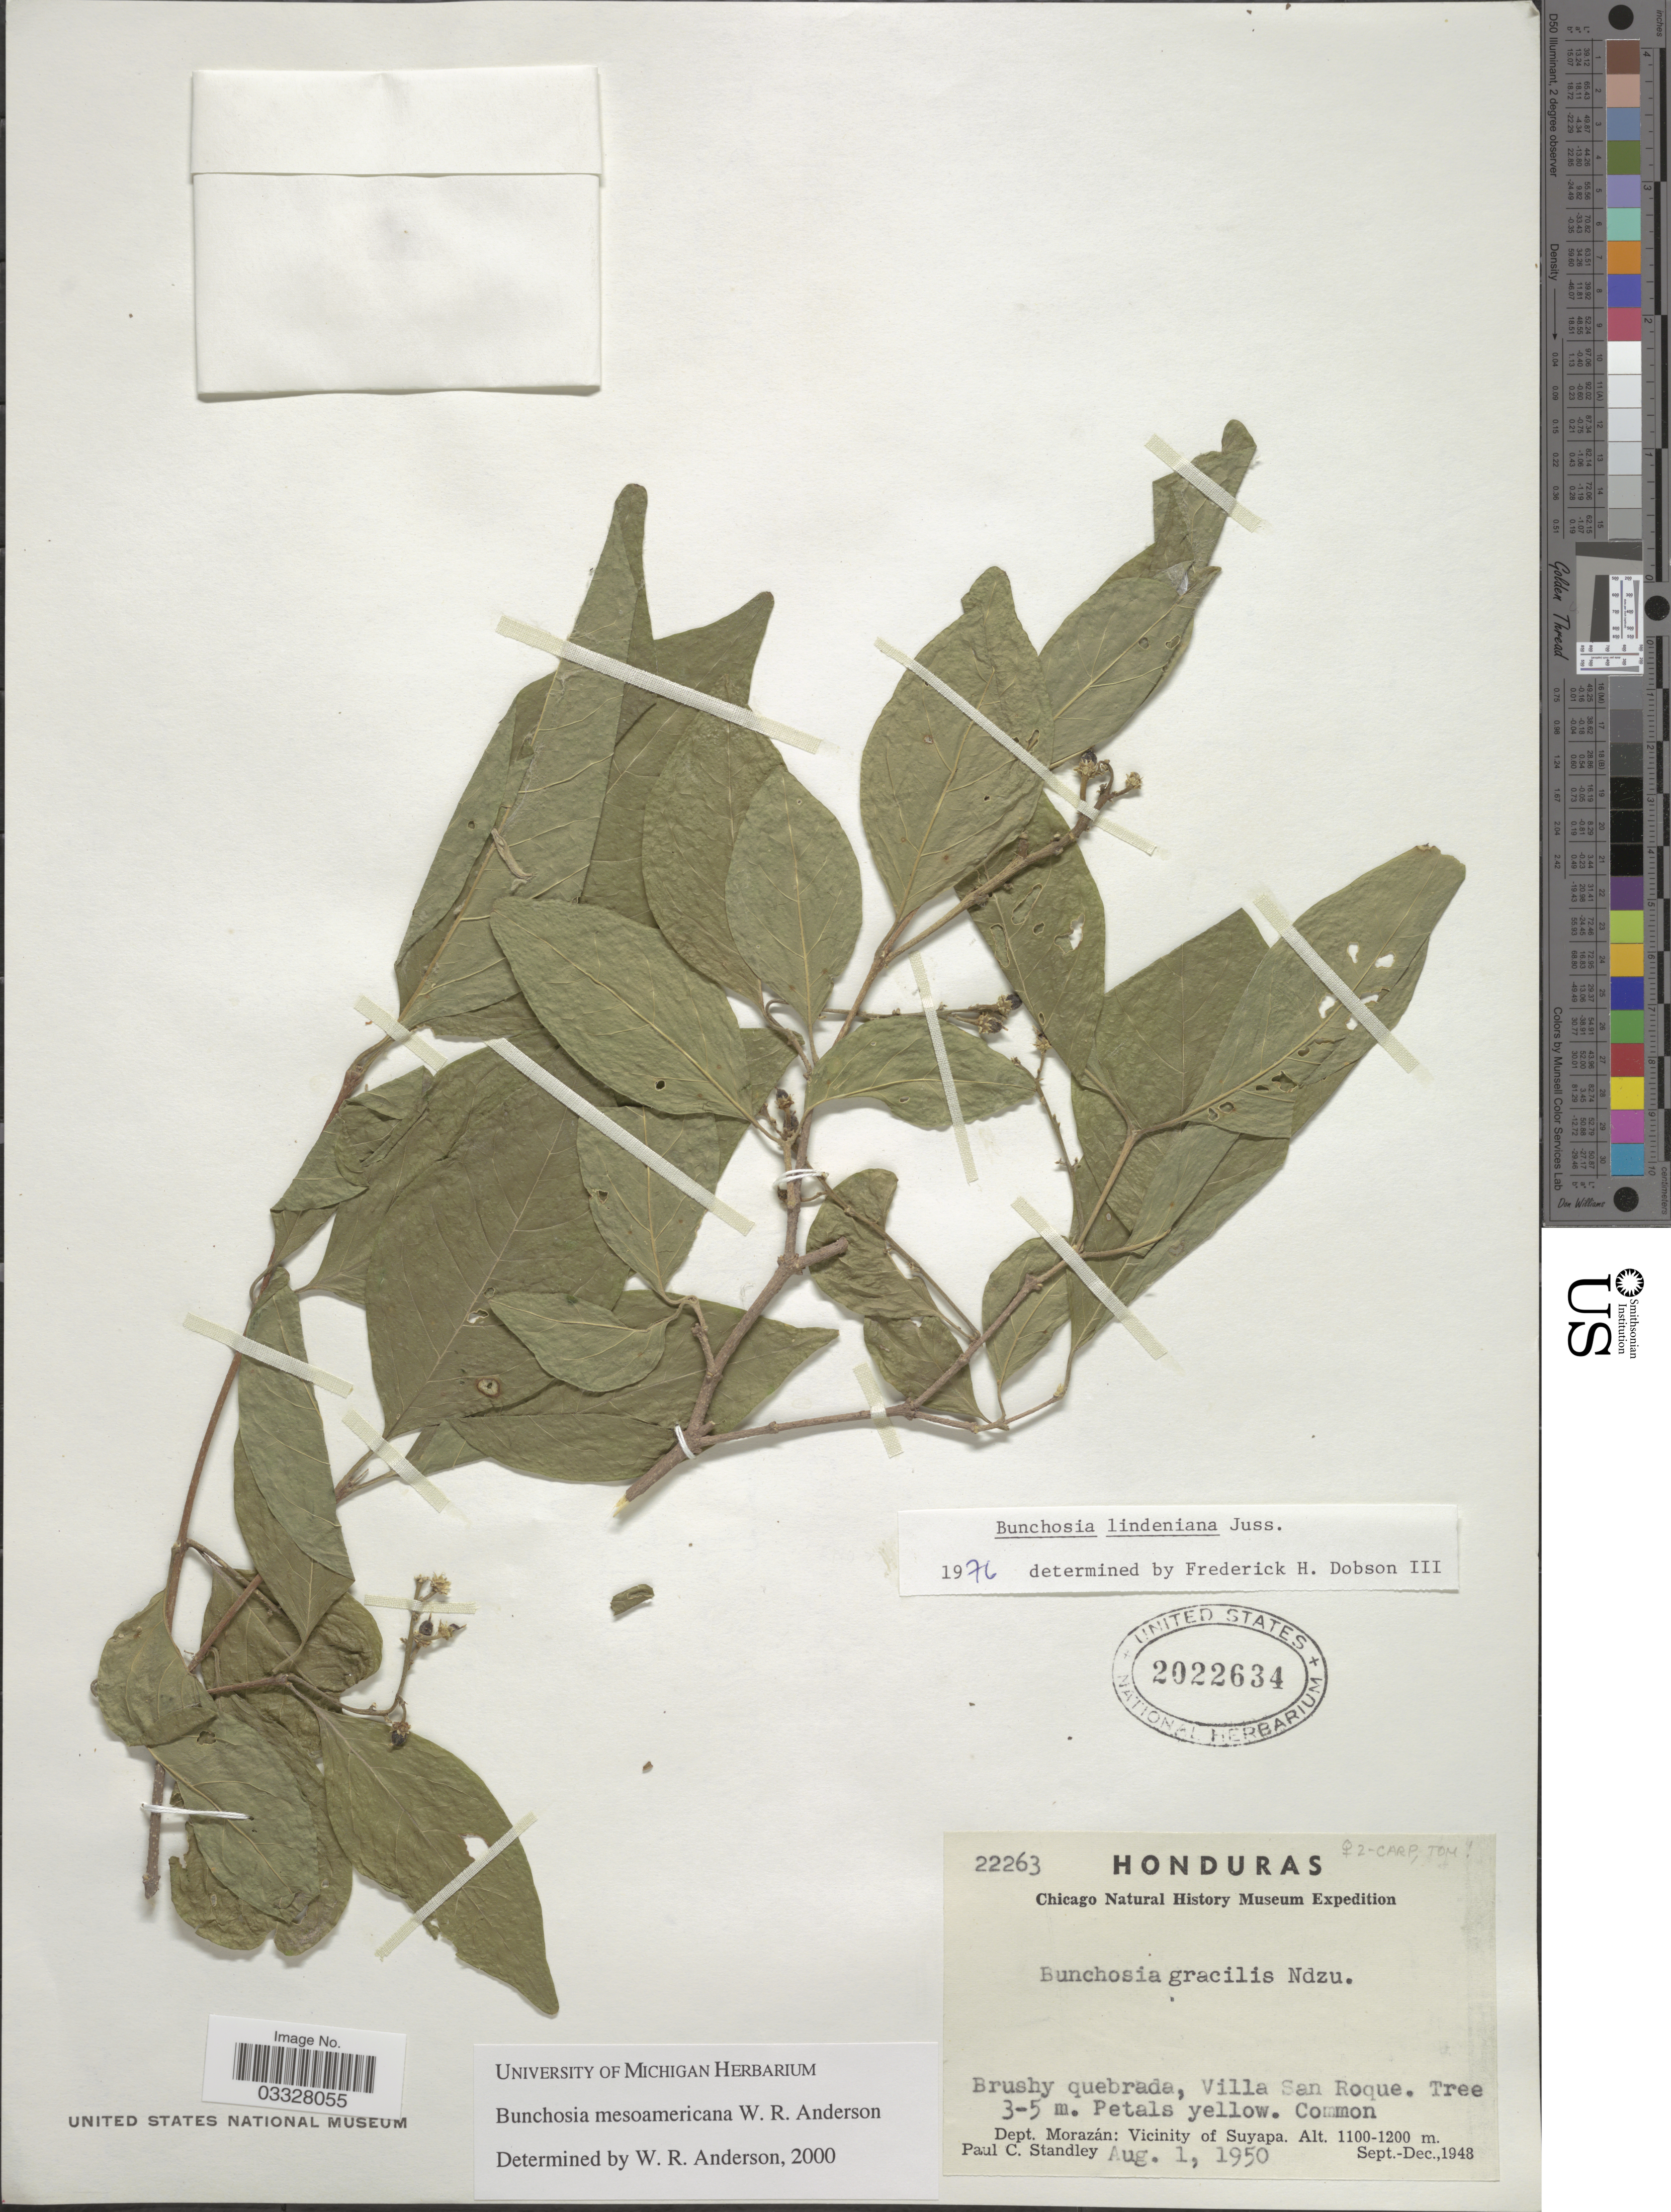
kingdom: Plantae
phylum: Tracheophyta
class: Magnoliopsida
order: Malpighiales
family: Malpighiaceae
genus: Bunchosia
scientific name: Bunchosia mesoamericana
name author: W.R. Anderson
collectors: P. C. Standley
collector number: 22263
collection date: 1950-08-01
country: Honduras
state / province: Fco. Morazán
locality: Villa San Roque. Dept. Morazán: Vicinity of Suyapa.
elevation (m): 1100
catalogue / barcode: US 2022634